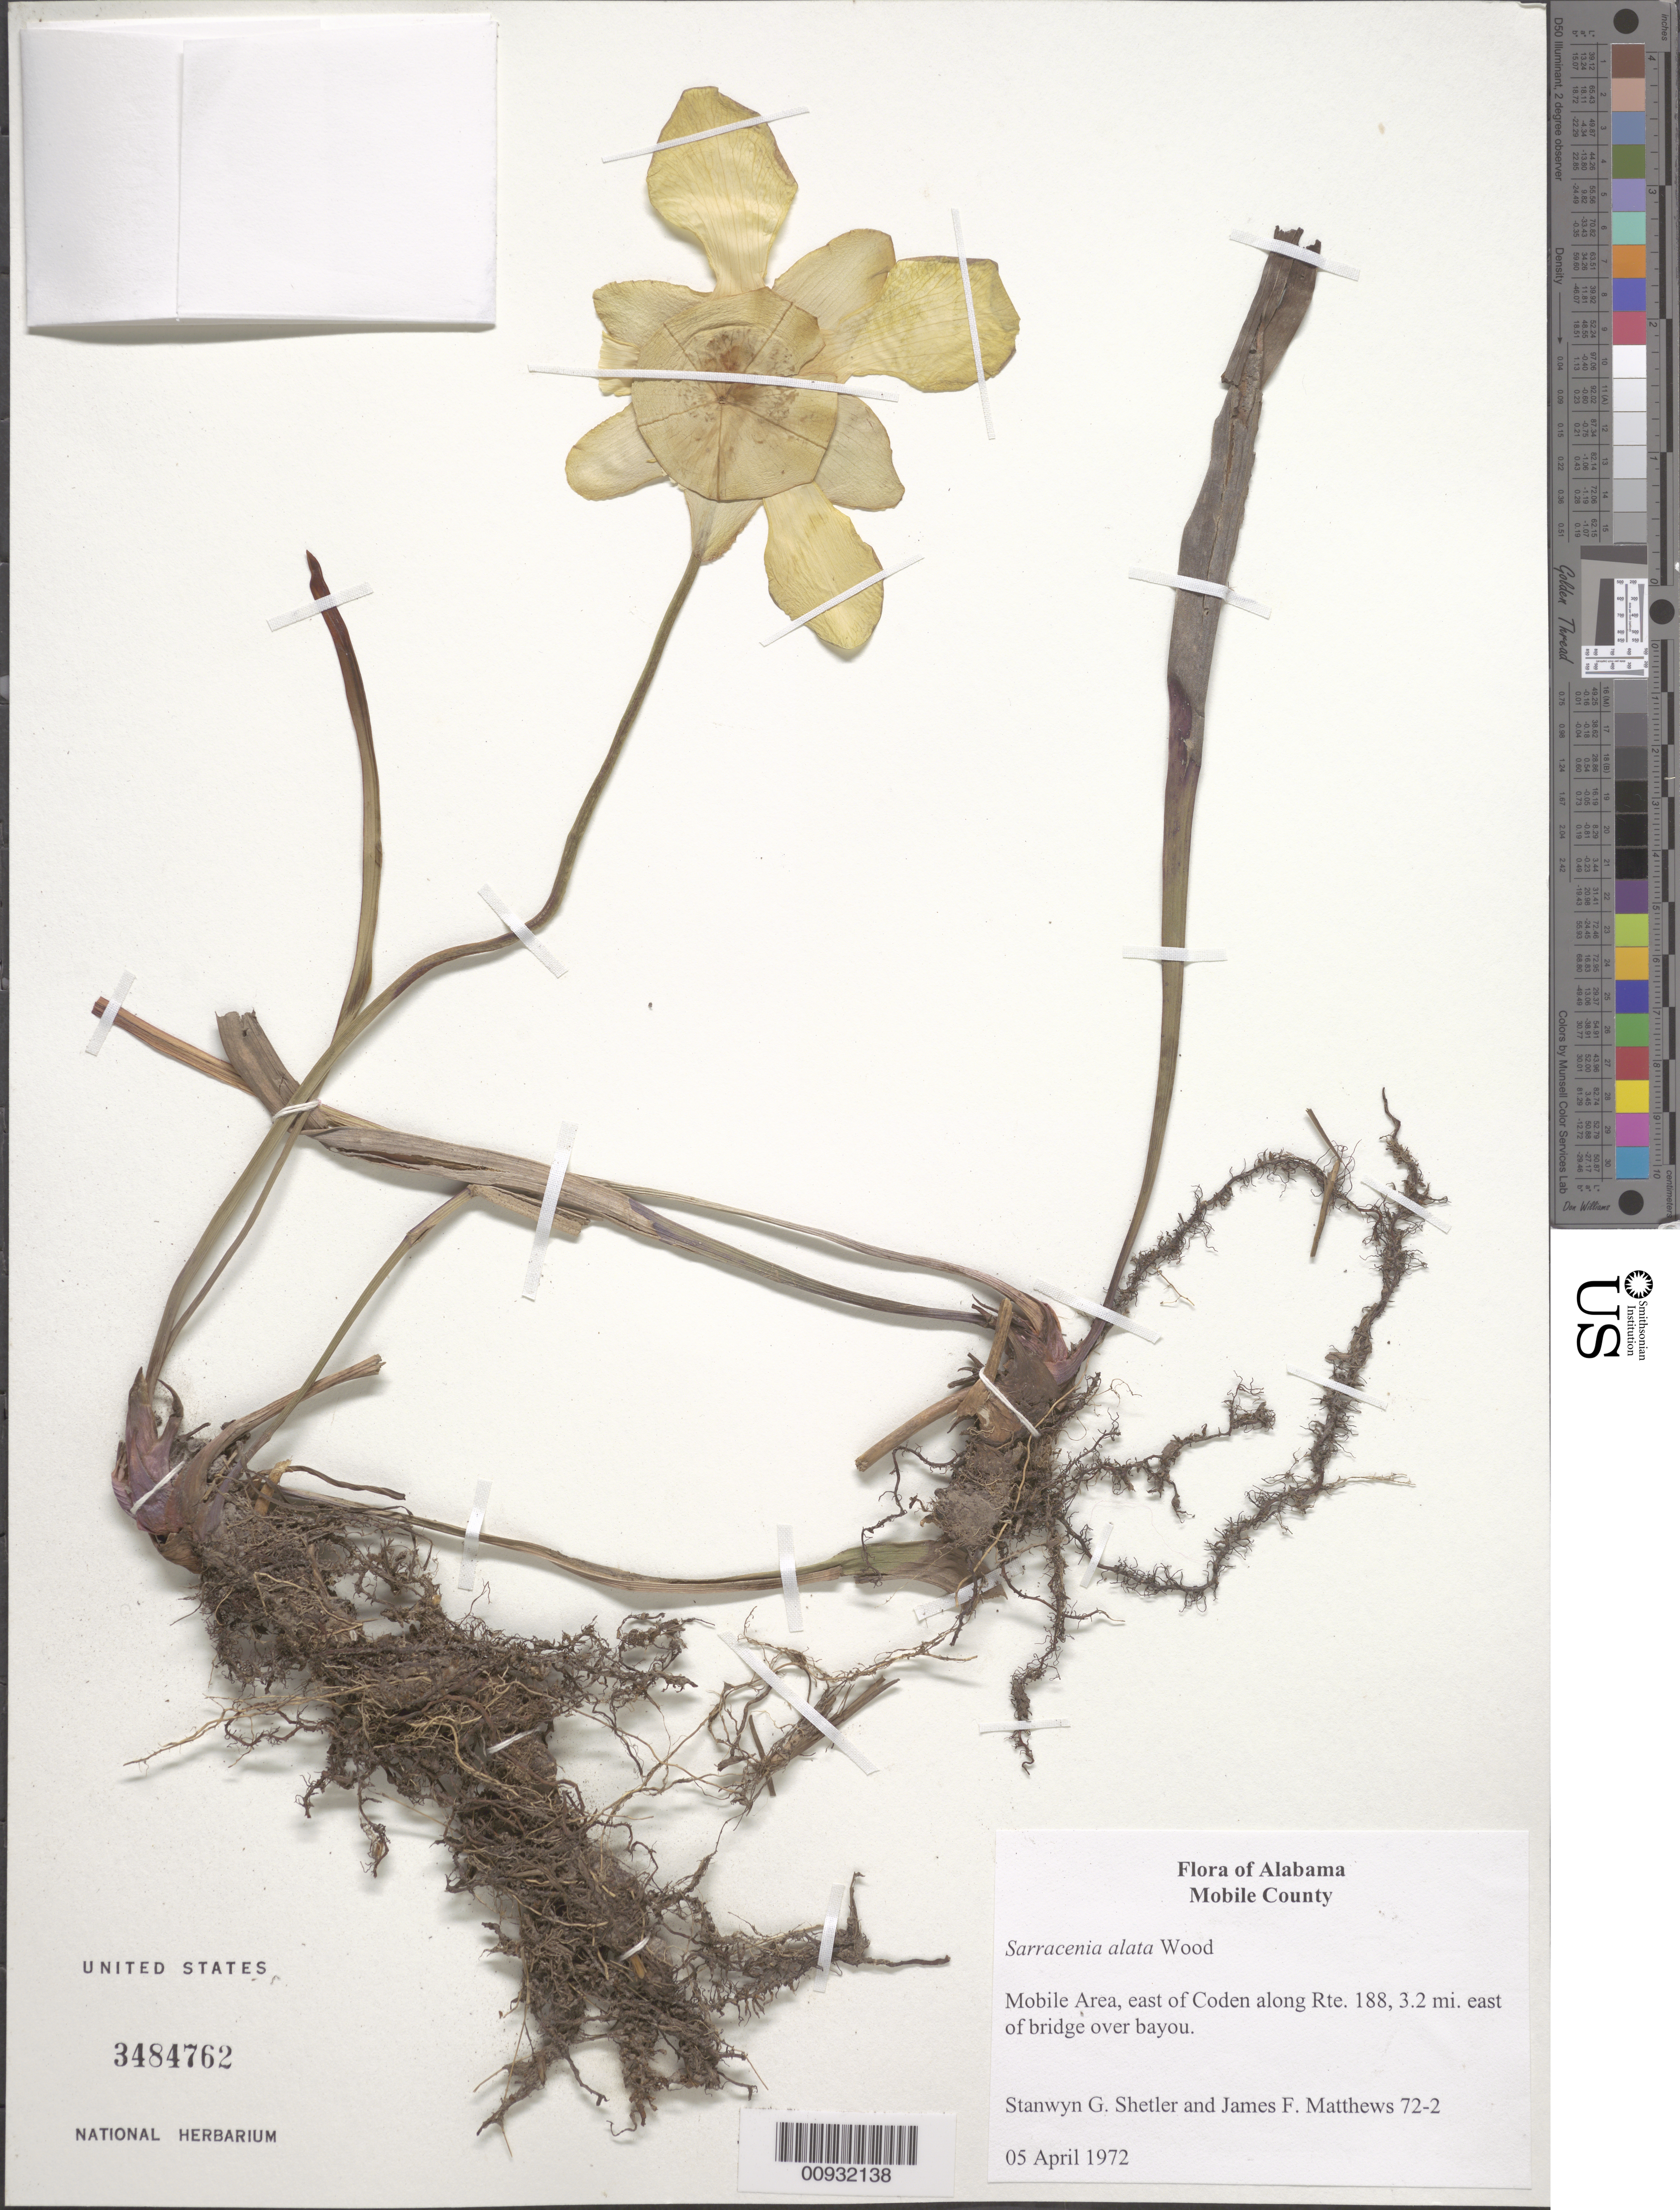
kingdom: Plantae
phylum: Tracheophyta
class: Magnoliopsida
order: Ericales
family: Sarraceniaceae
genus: Sarracenia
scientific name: Sarracenia alata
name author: (Alph. Wood) Alph. Wood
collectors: S. Shetler & J. F. Matthews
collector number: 72-2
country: United States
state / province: Alabama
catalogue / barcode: US 3484762